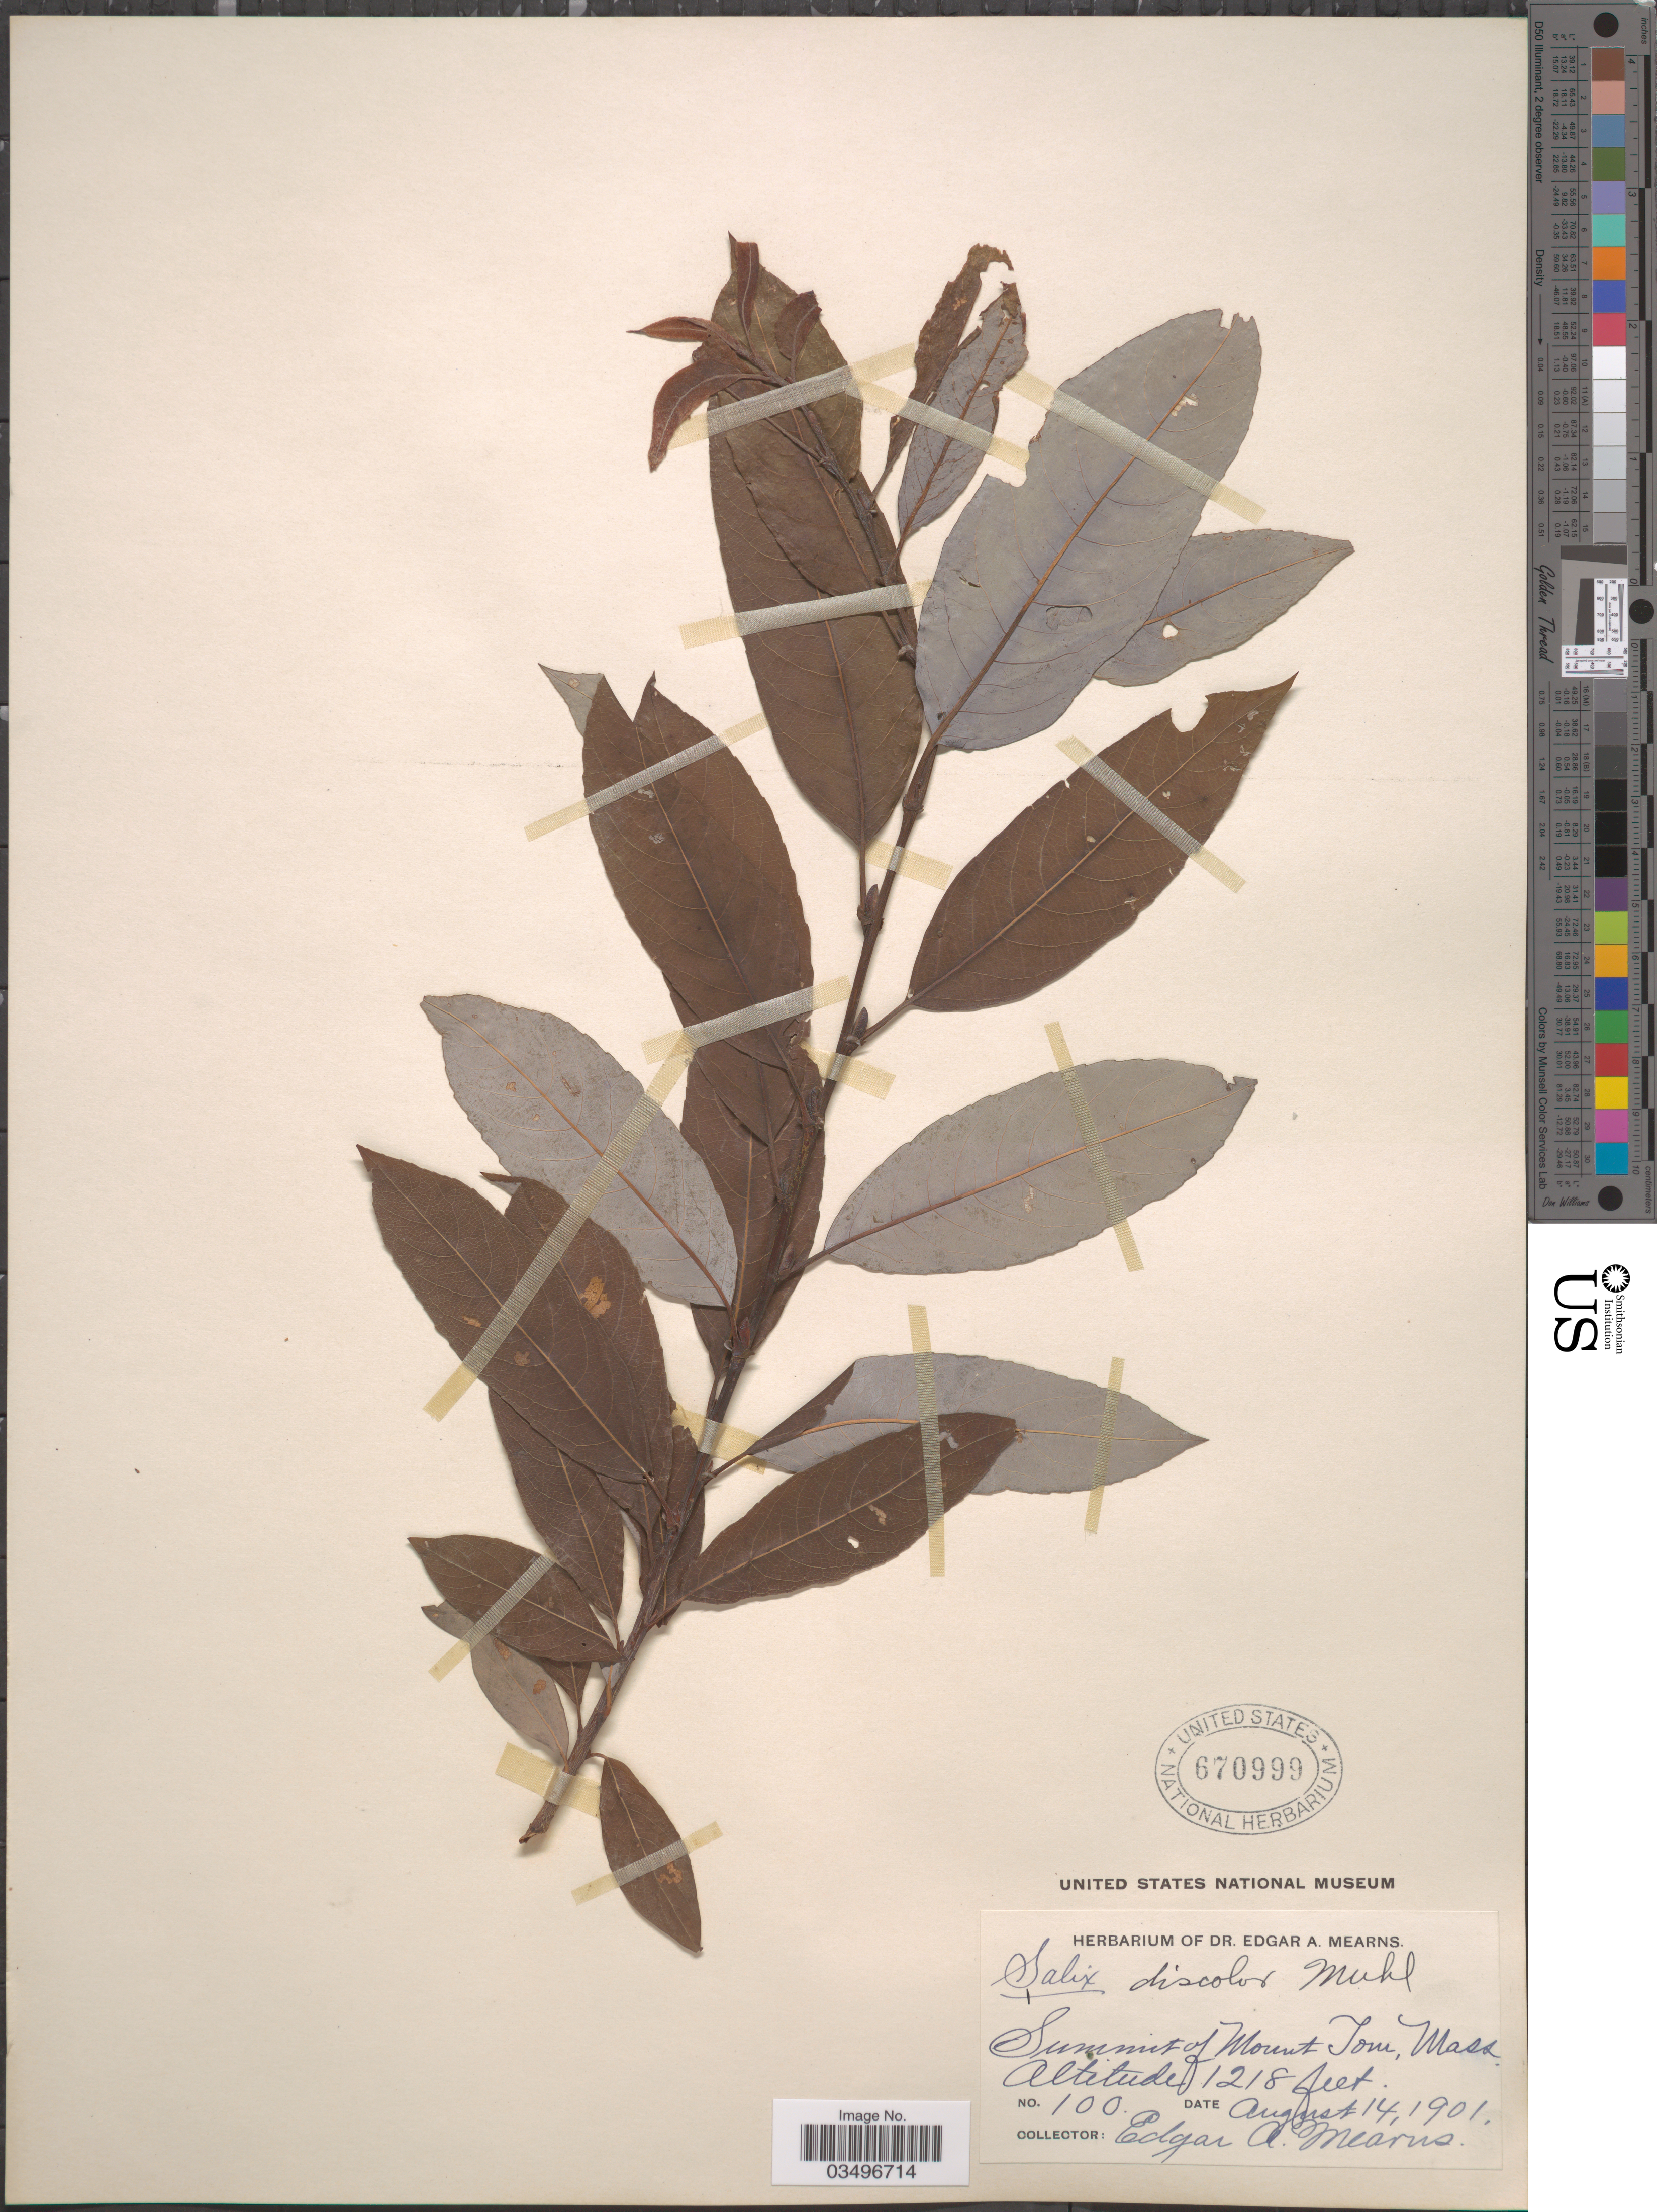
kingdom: Plantae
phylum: Tracheophyta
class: Magnoliopsida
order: Malpighiales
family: Salicaceae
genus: Salix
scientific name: Salix discolor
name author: Muhl.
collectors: E. A. Mearns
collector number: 100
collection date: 1901-08-14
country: United States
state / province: Massachusetts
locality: Summit of Mount Tom.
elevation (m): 371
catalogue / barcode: US 670999